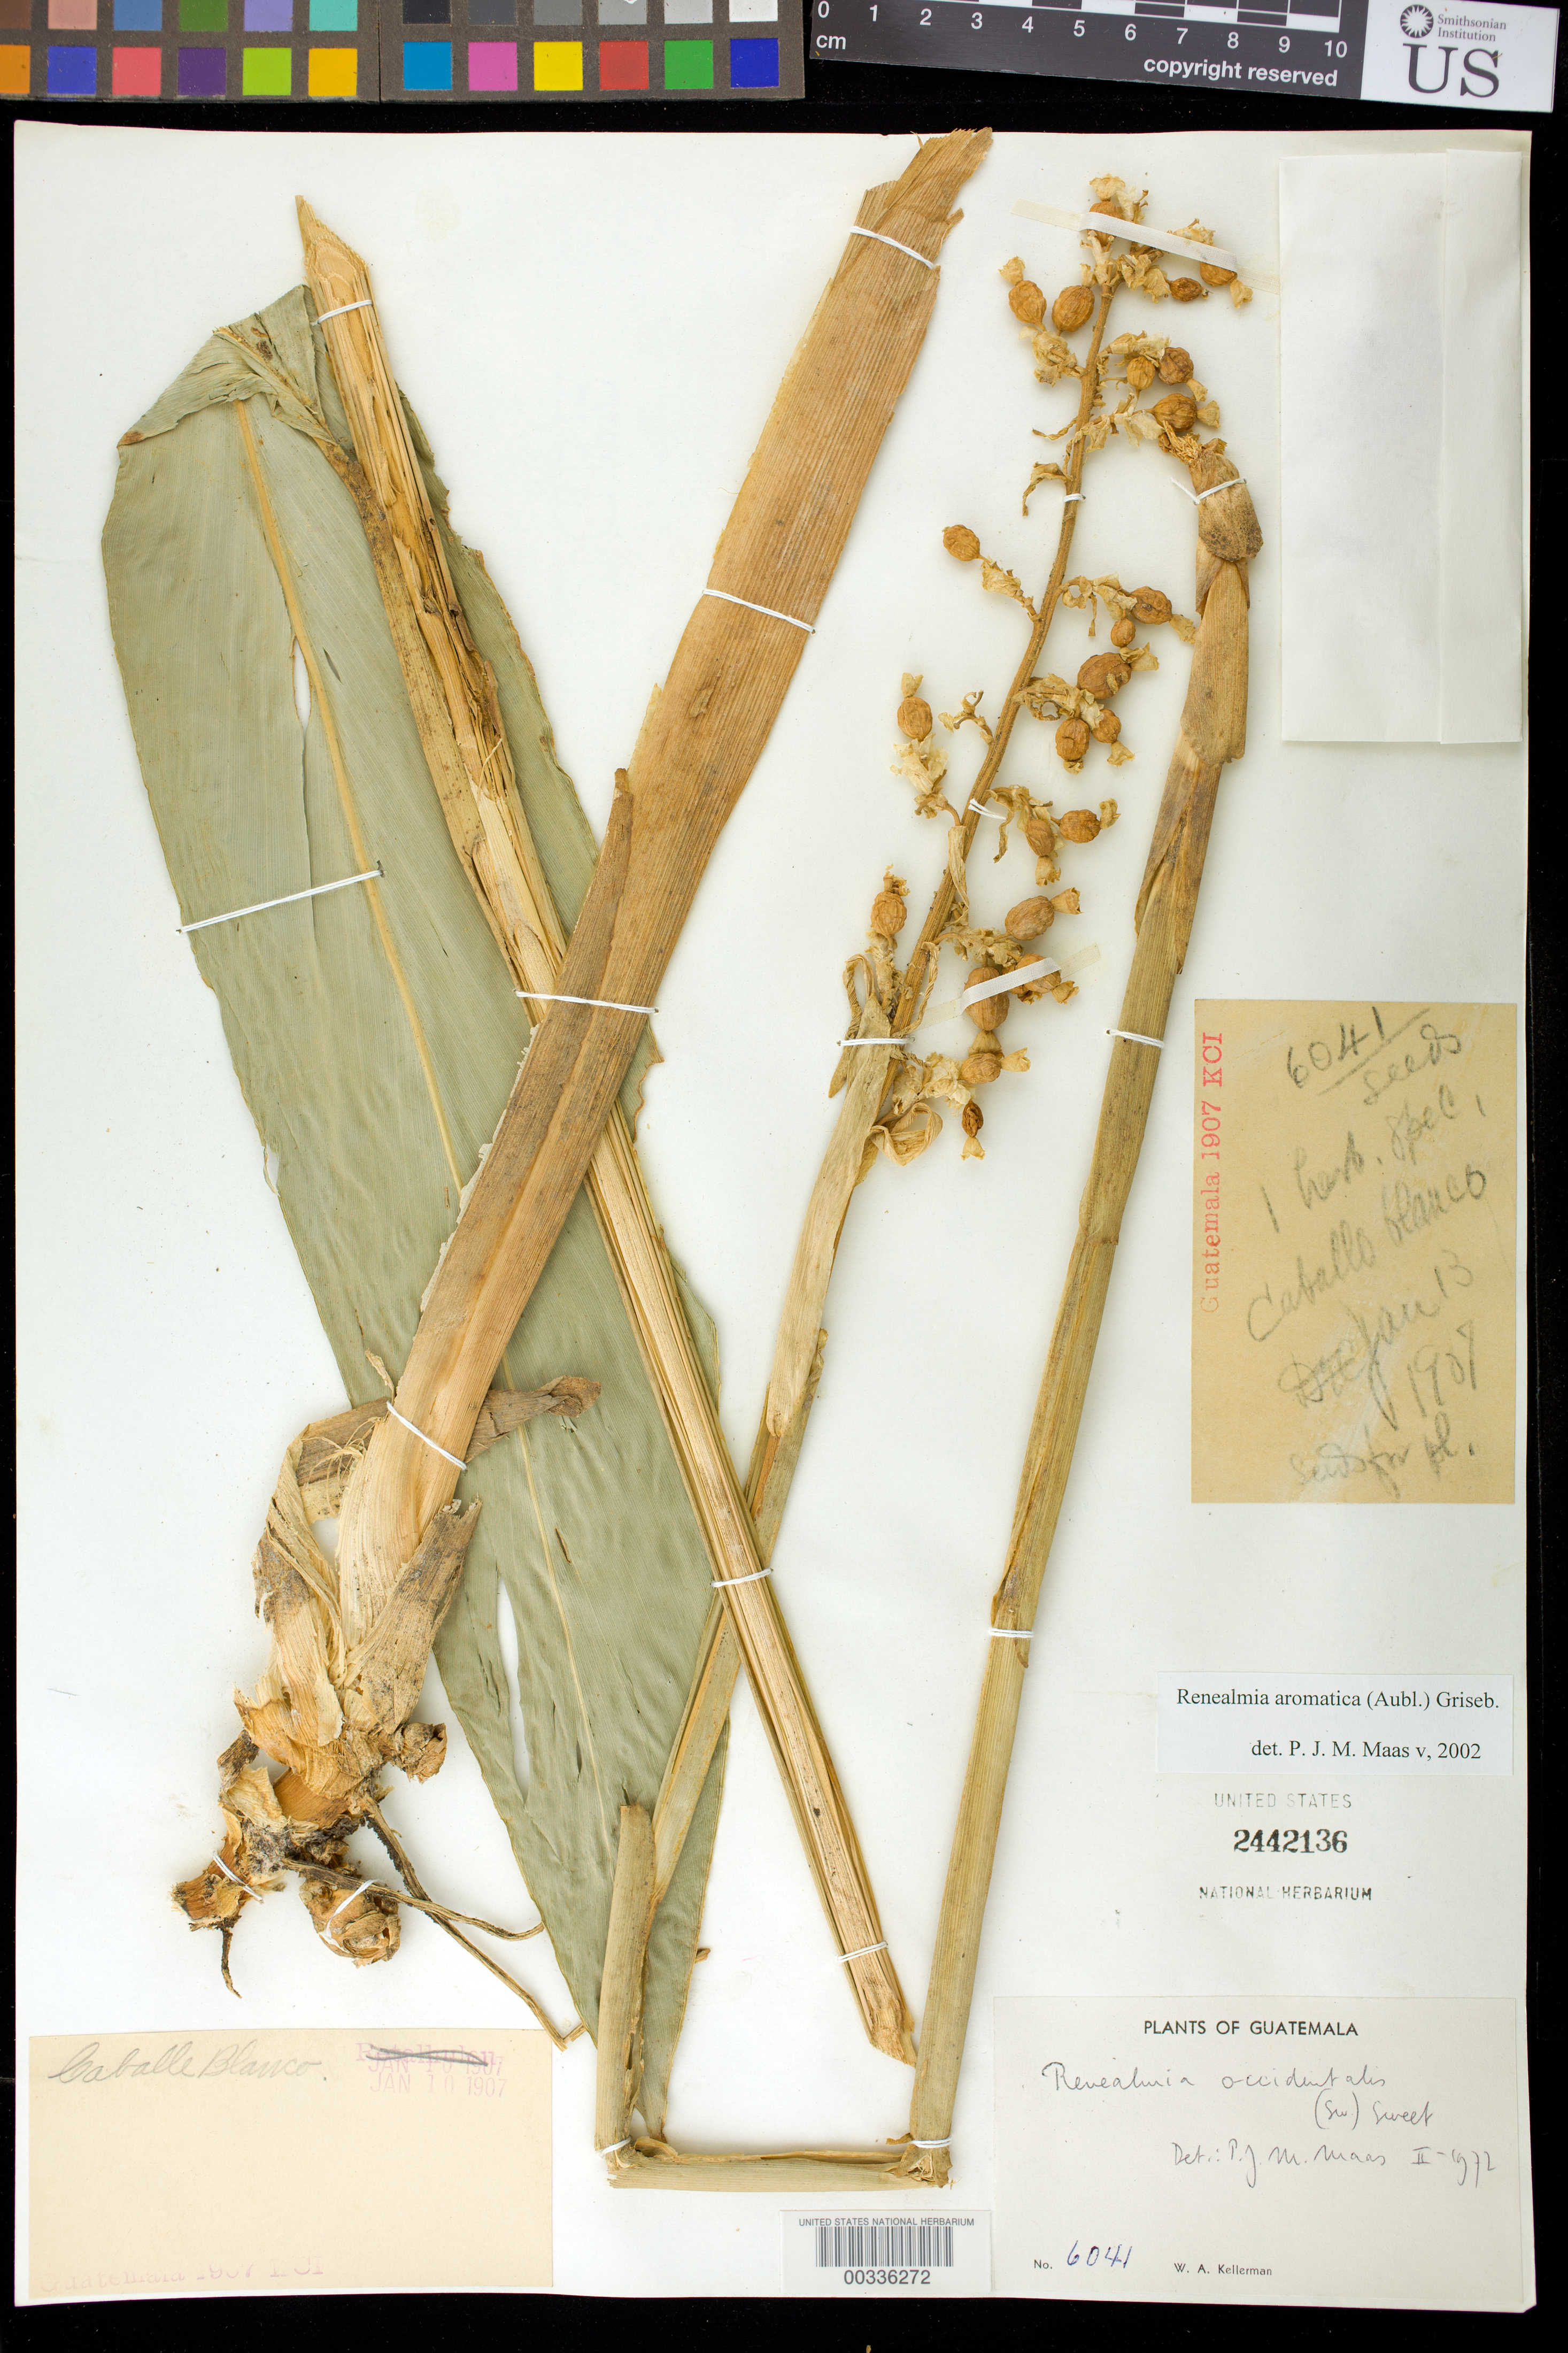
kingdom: Plantae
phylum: Tracheophyta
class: Liliopsida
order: Zingiberales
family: Zingiberaceae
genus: Renealmia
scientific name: Renealmia aromatica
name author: (Aubl.) Griseb.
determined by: Maas, Paul J. M.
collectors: W. A. Kellerman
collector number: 6041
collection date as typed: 10 Jan 1907 or 13 Jan 1907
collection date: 1907-01-10 or 1907-01-13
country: Guatemala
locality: Caballe blanco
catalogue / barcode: US 2442136